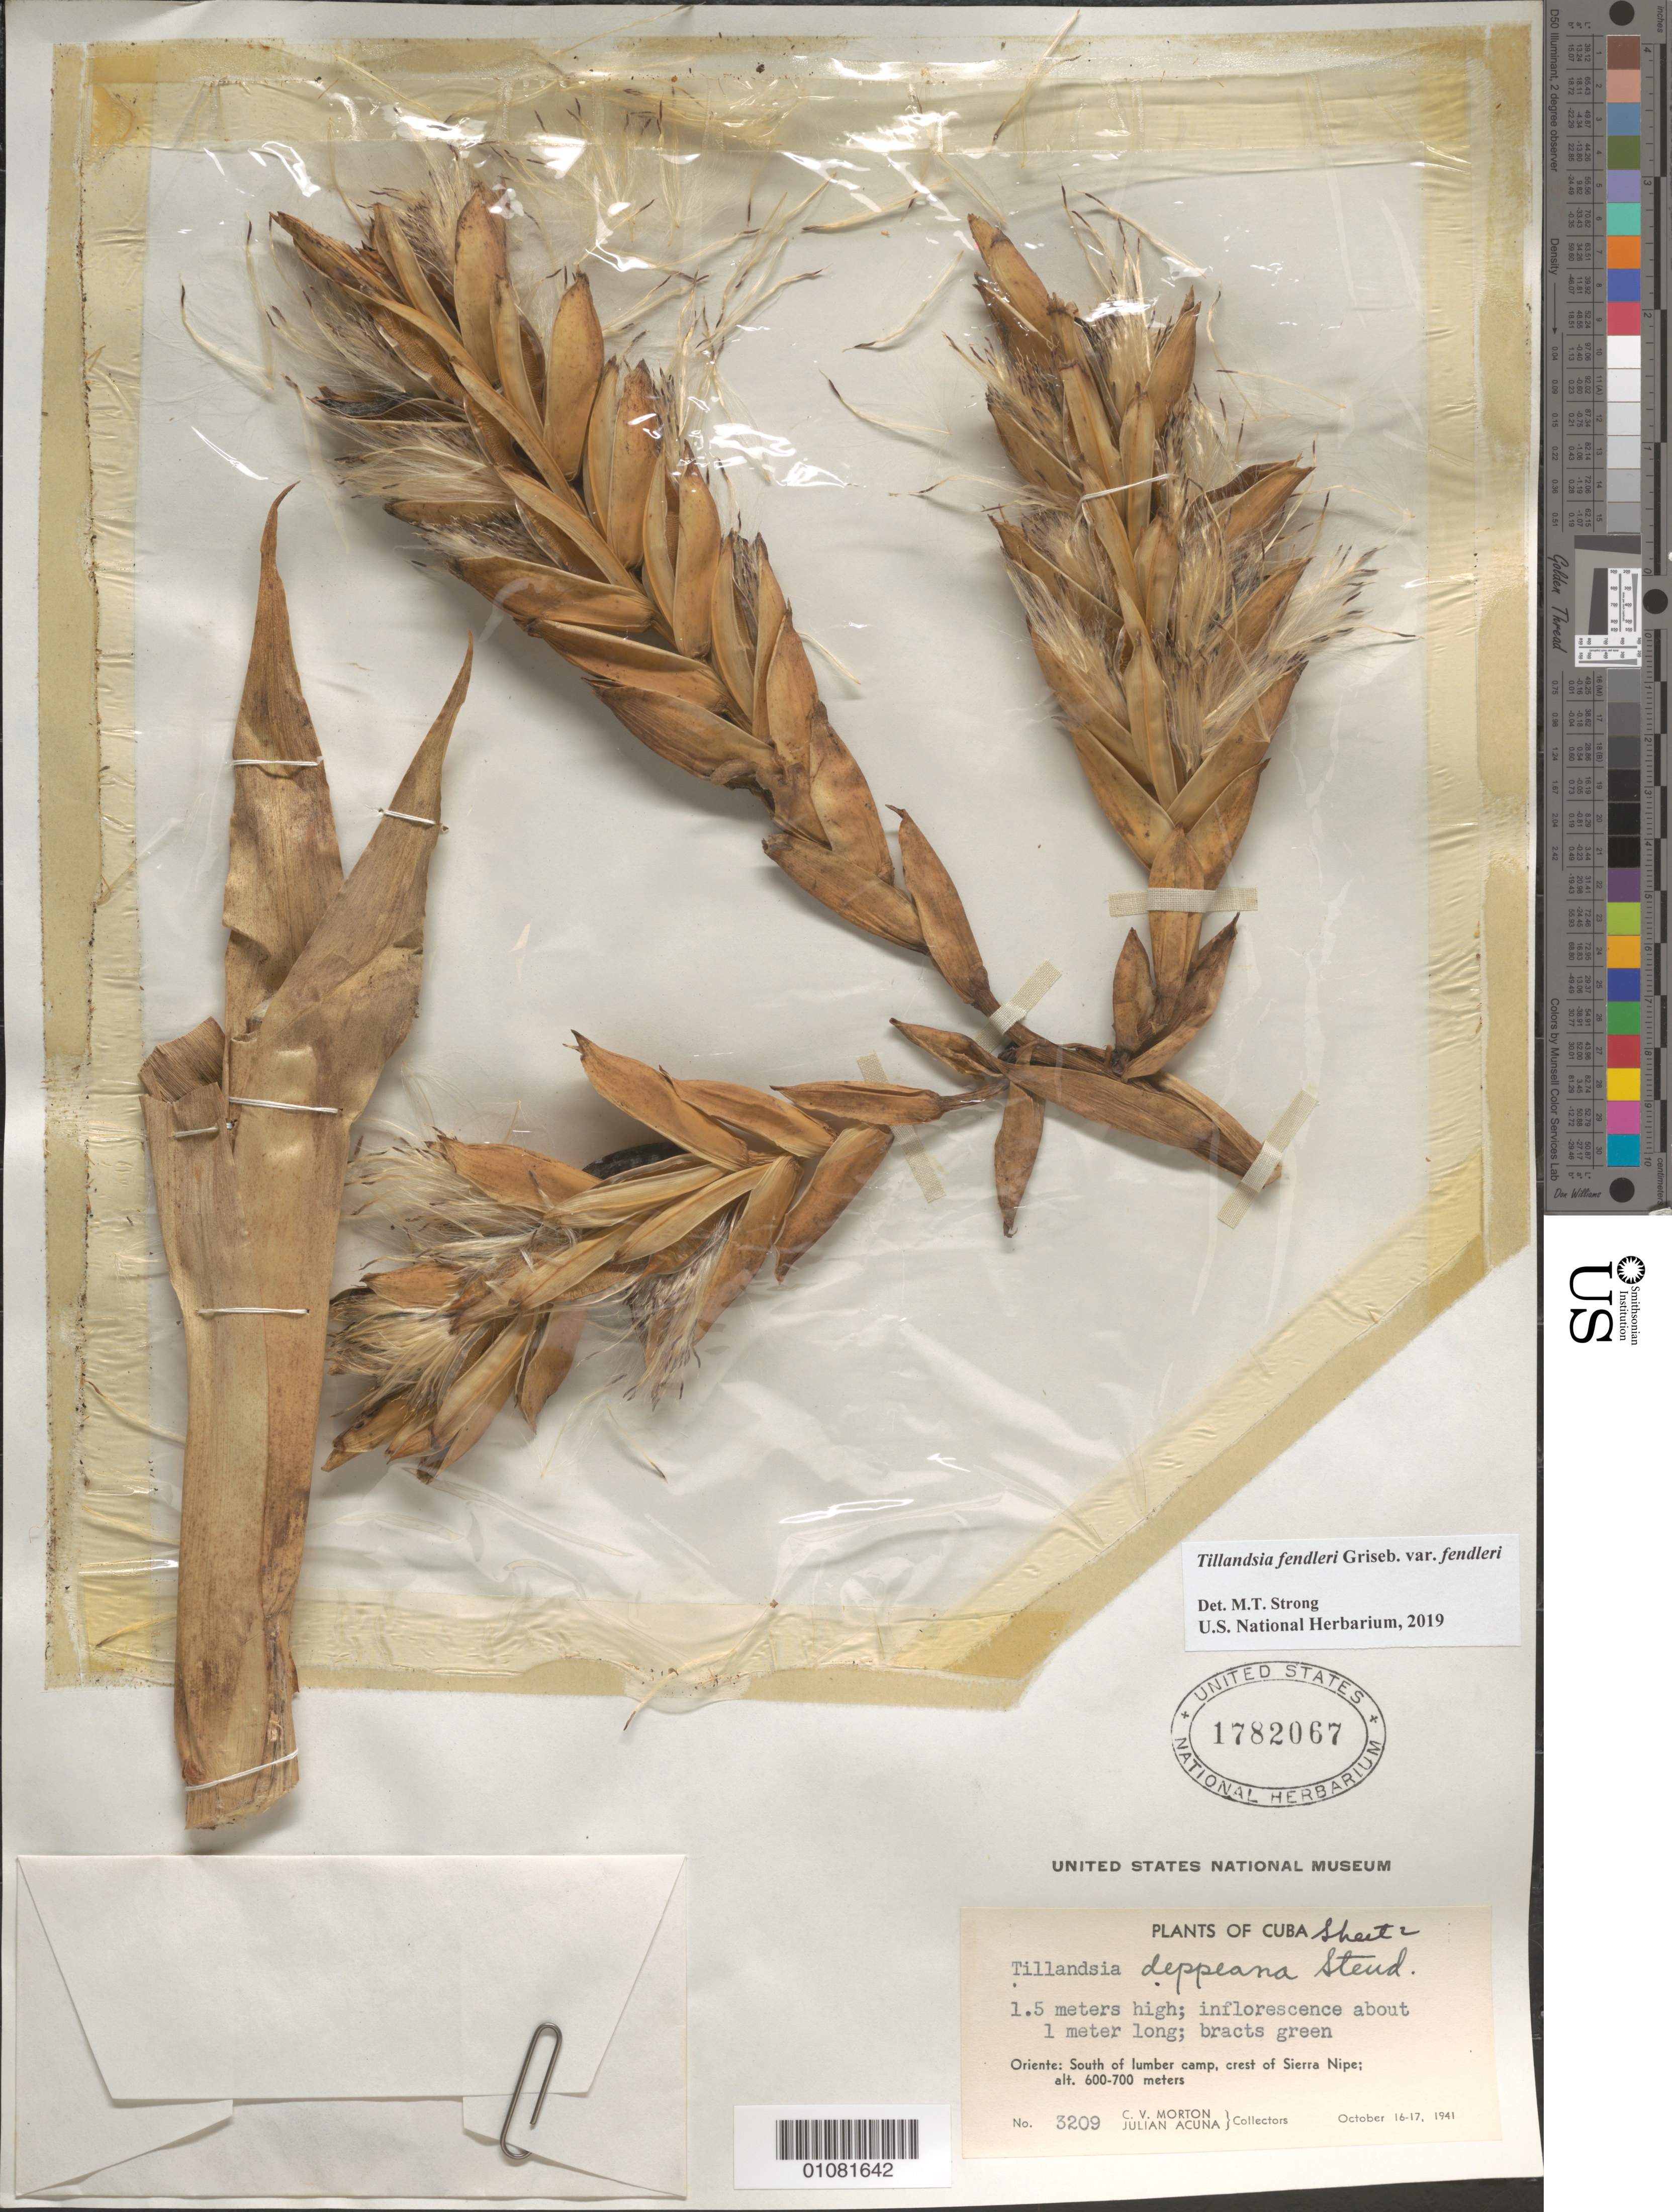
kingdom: Plantae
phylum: Tracheophyta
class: Liliopsida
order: Poales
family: Bromeliaceae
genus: Tillandsia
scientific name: Tillandsia fendleri var. fendleri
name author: Griseb.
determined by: Strong, Mark T., (BOT), Smithsonian Institution - National Museum of Natural History (UNITED STATES)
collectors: C. V. Morton & J. Acuña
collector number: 3209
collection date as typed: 16 Oct 1941 to 17 Oct 1941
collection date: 1941-10-16/1941-10-17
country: Cuba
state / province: Holguín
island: Cuba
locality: Oriente: S of lumber camp, crest of Sierra Nipe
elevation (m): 600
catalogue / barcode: US 1782067